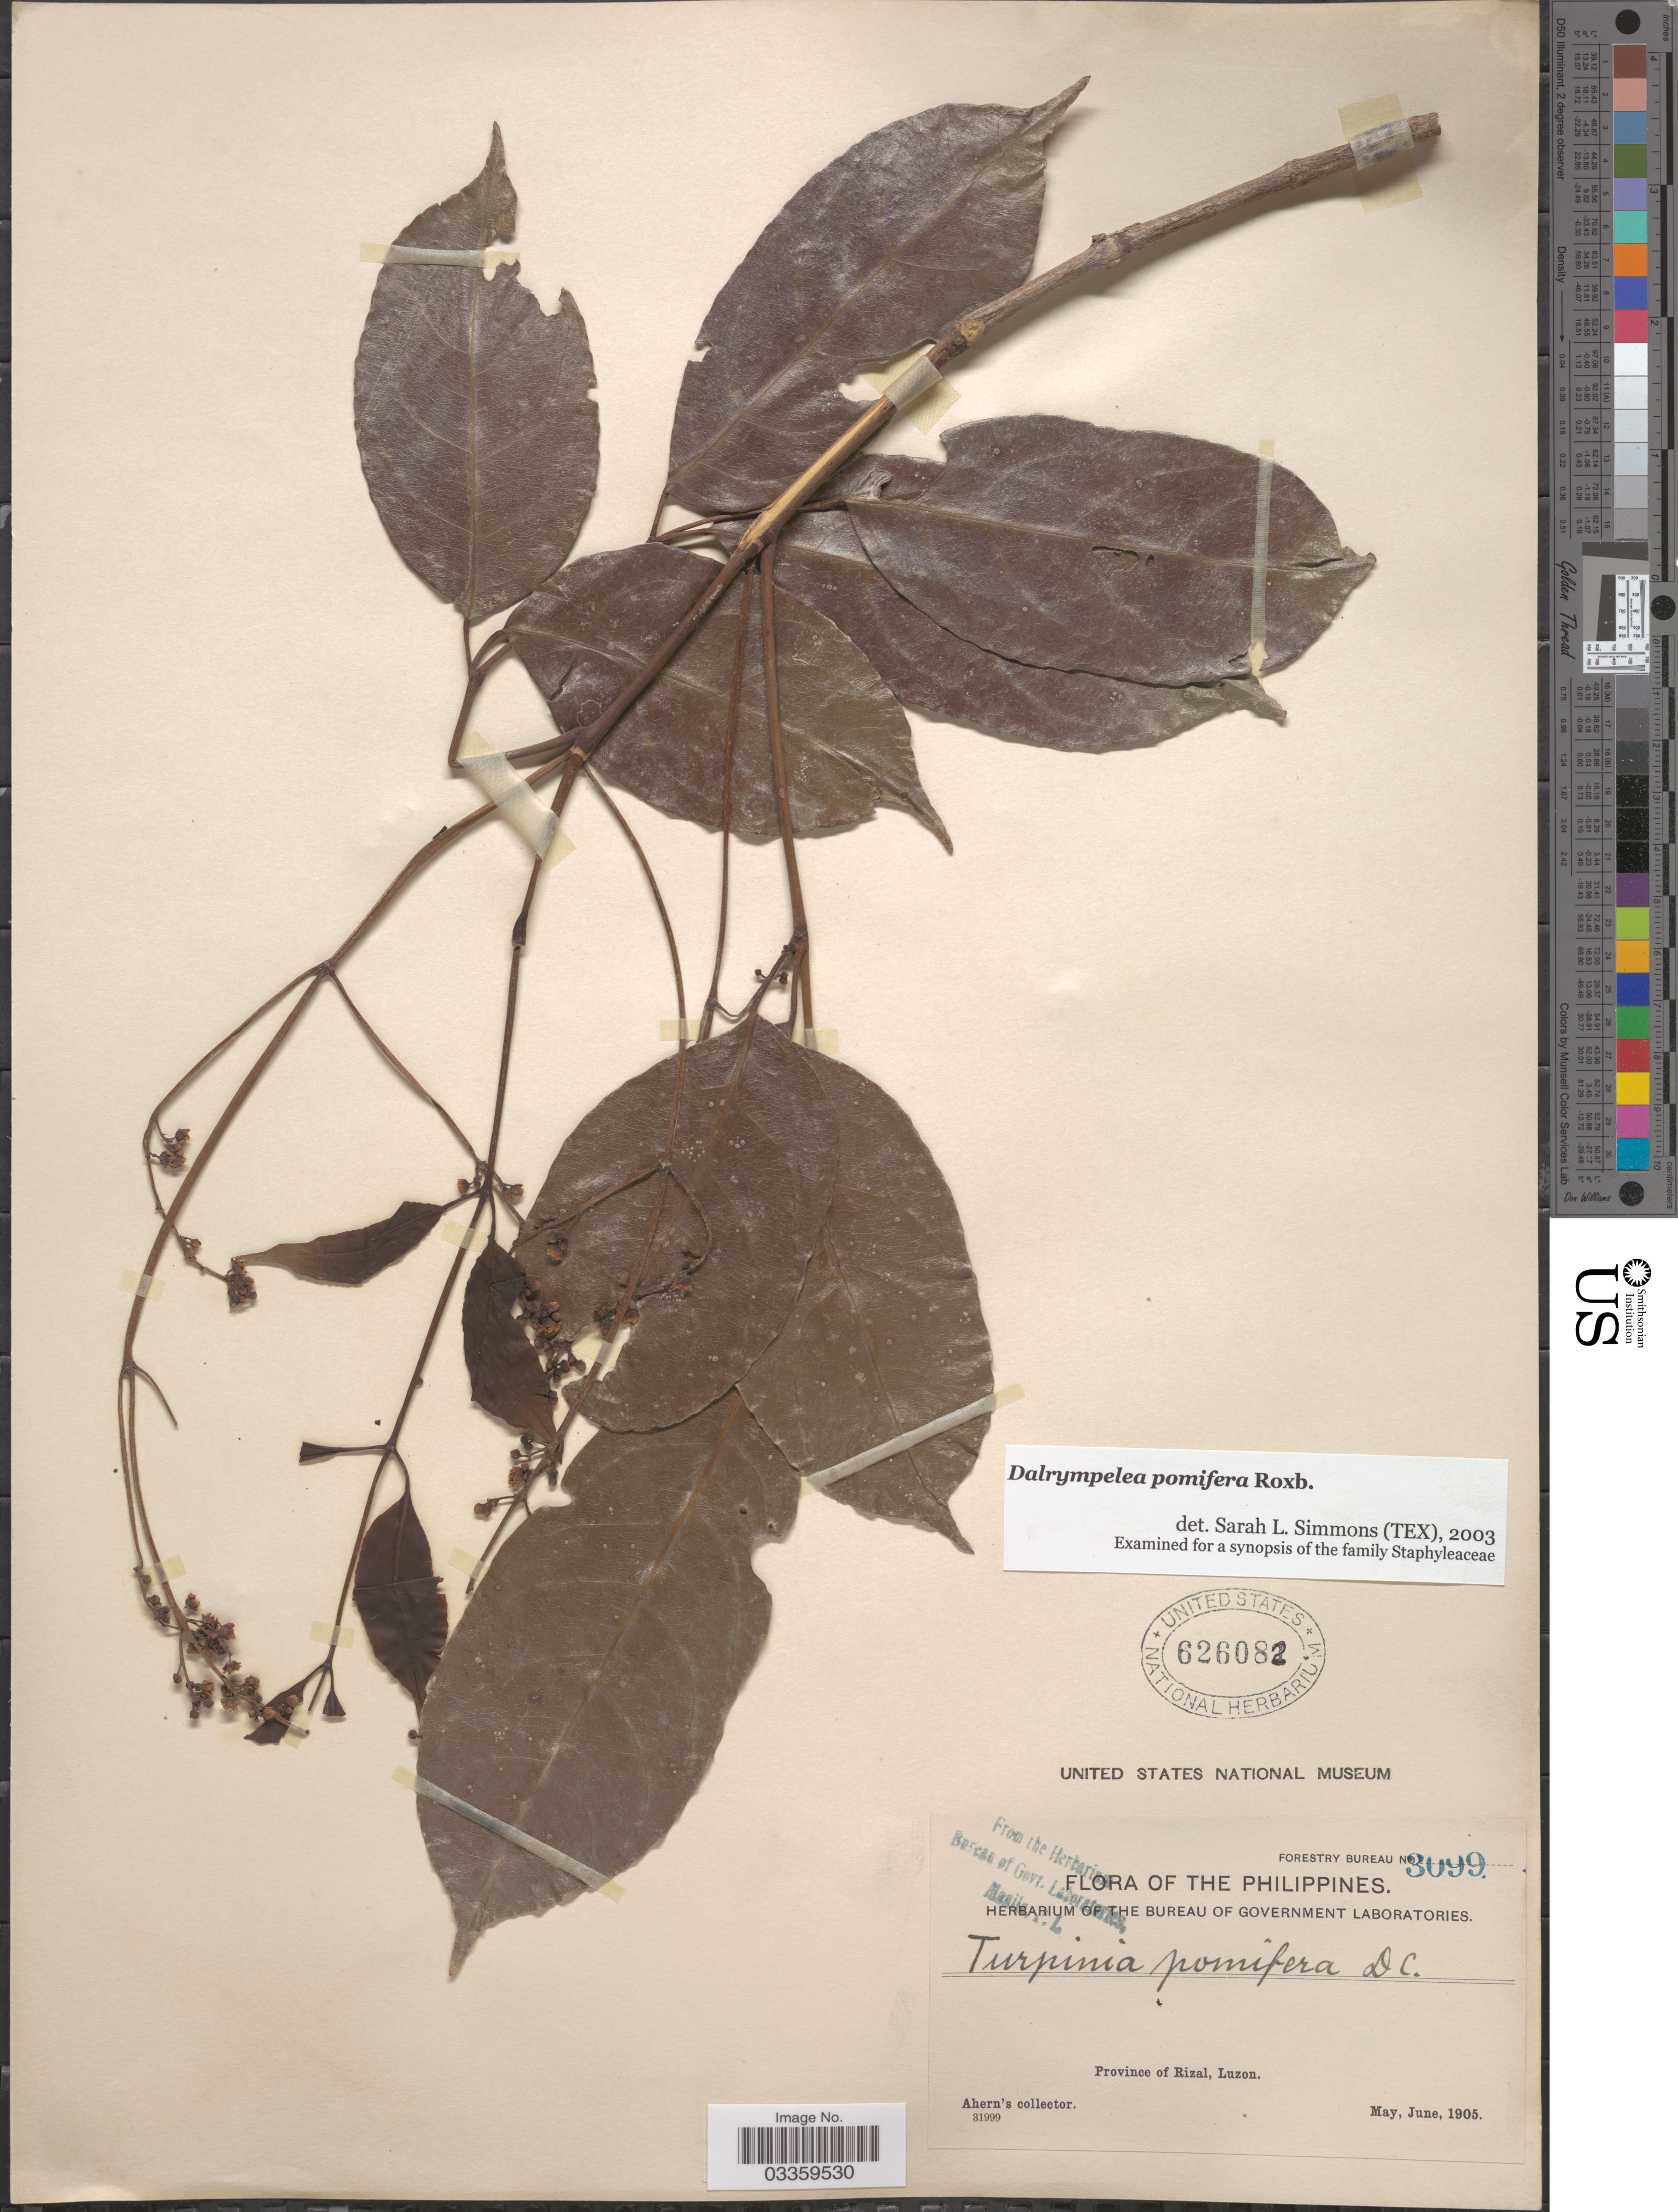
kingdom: Plantae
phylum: Tracheophyta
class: Magnoliopsida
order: Crossosomatales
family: Staphyleaceae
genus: Dalrympelea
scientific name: Dalrympelea pomifera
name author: Roxb.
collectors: Ahern's collector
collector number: Forestry Bureau 3099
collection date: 1905-05/1905-06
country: Philippines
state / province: Calabarzon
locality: Province of Rizal, Luzon.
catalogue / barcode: US 626082